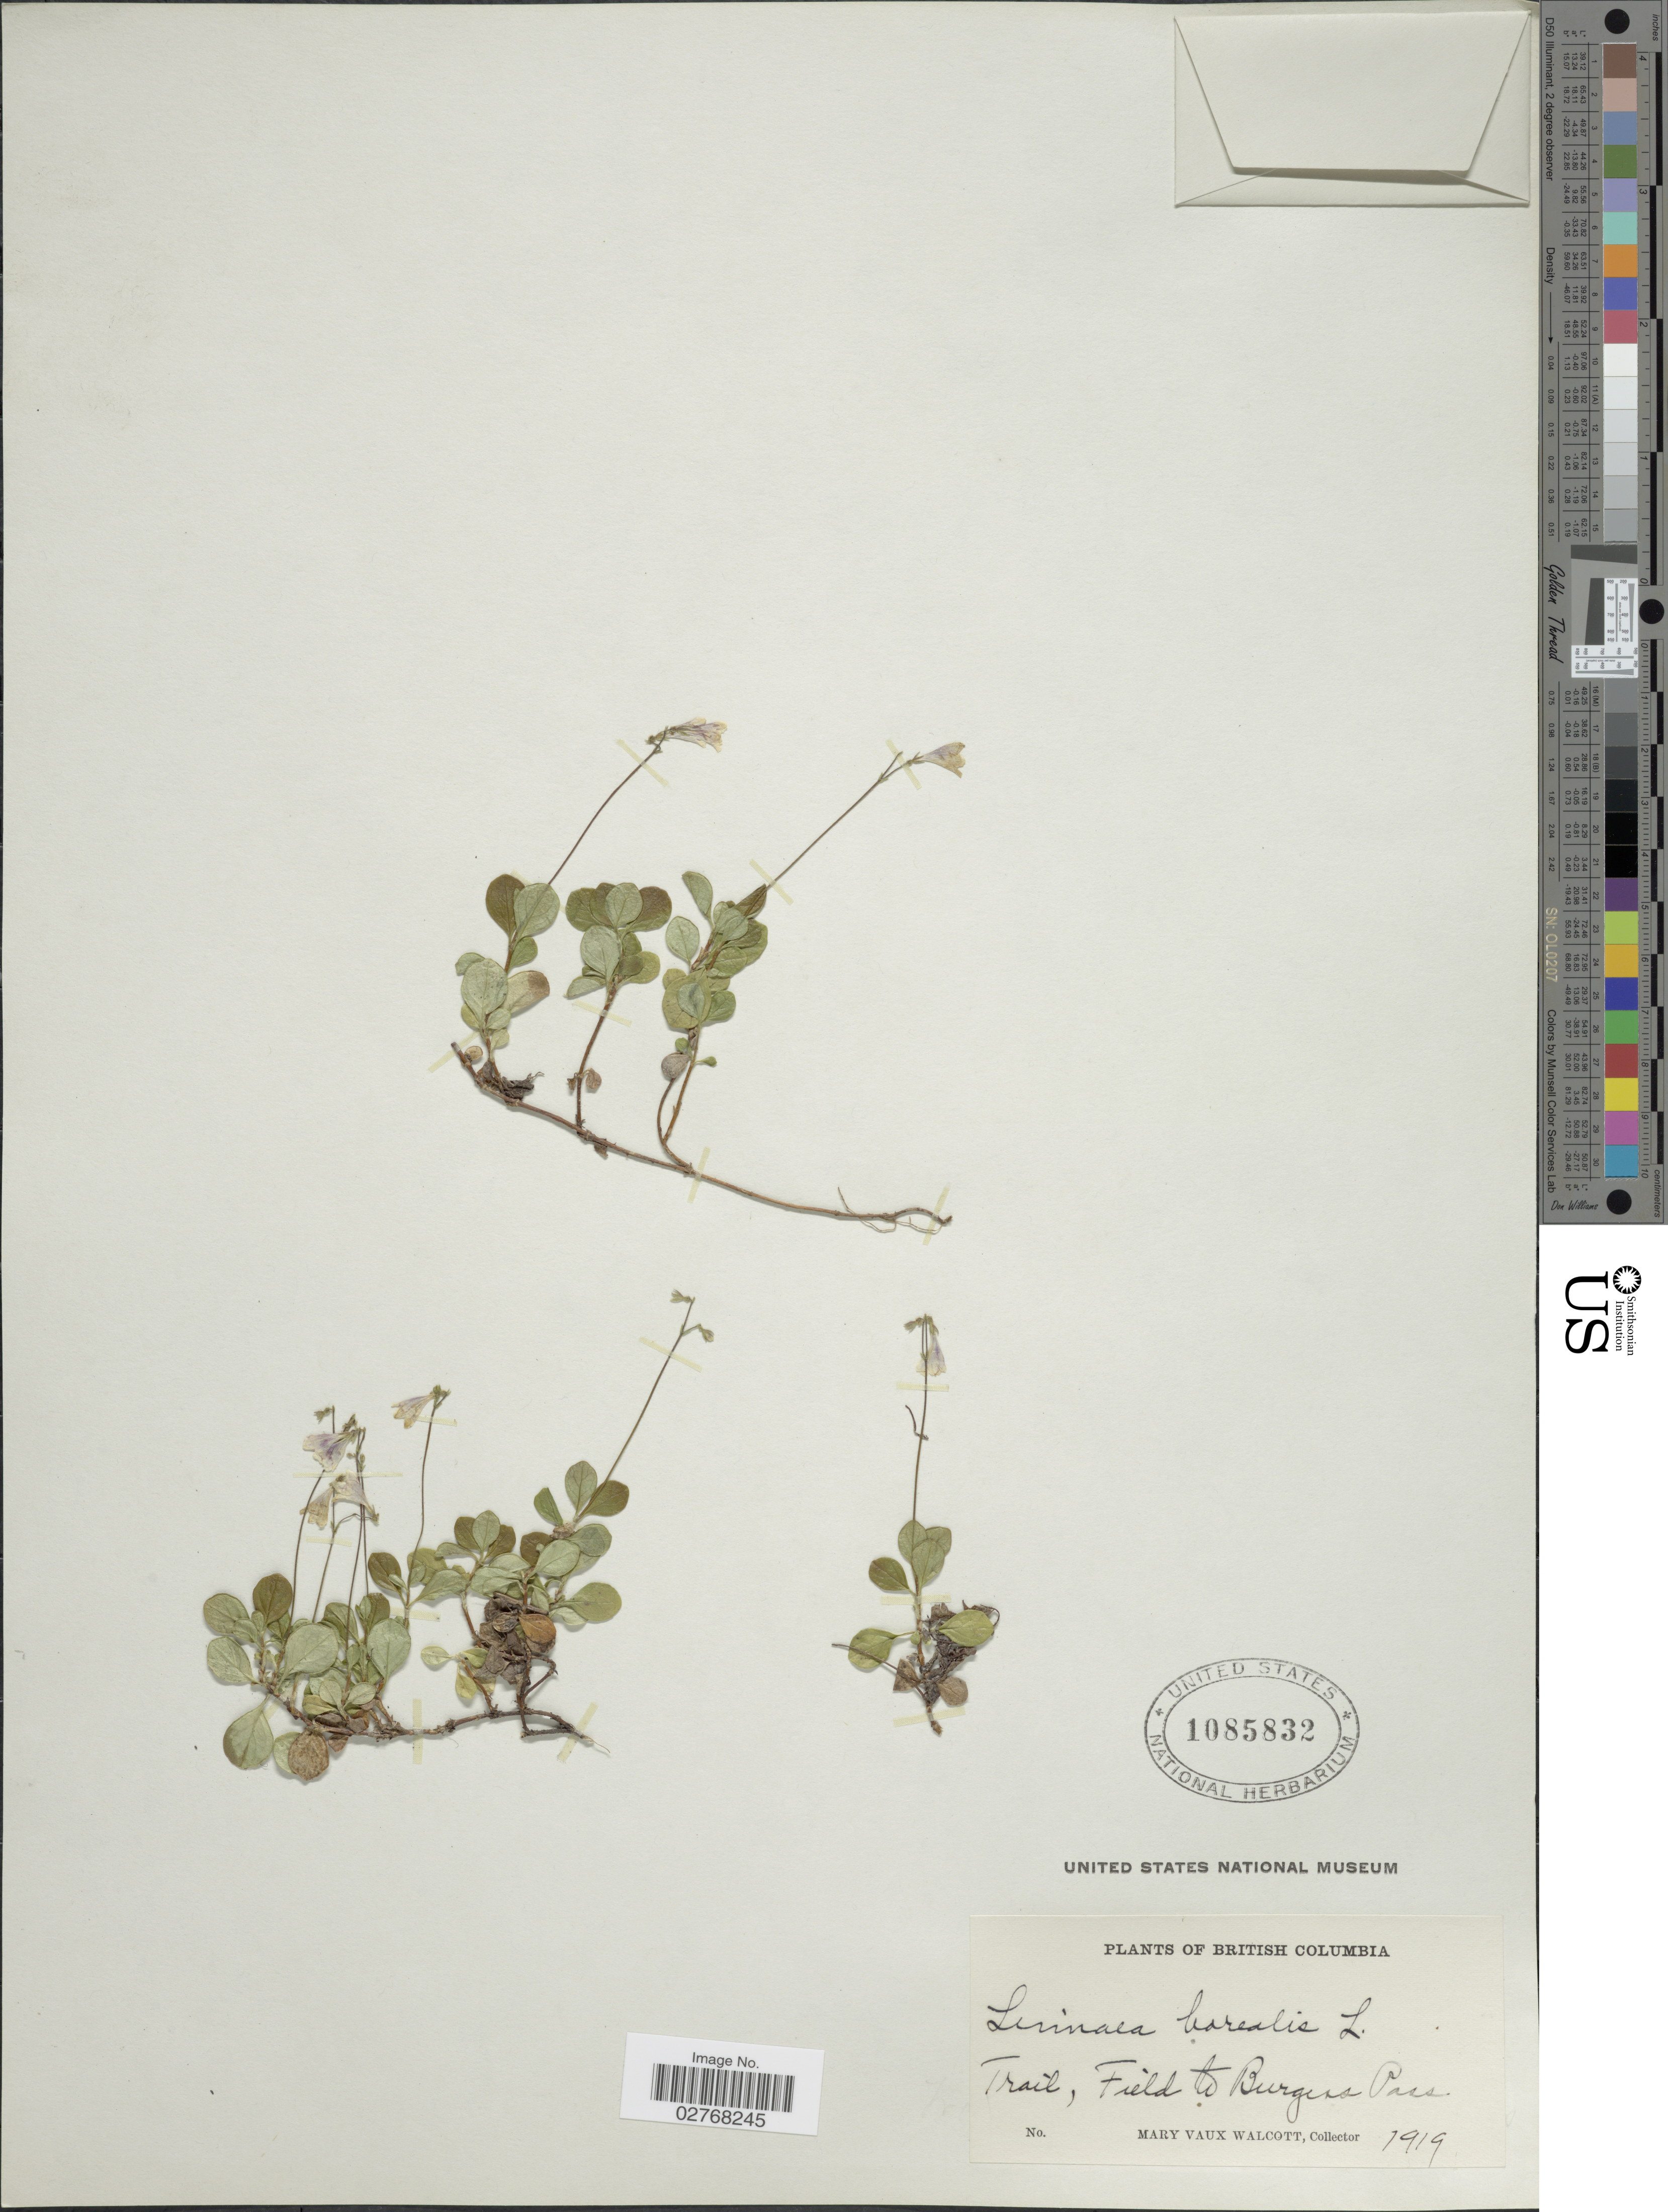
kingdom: Plantae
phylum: Tracheophyta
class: Magnoliopsida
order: Dipsacales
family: Caprifoliaceae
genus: Linnaea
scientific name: Linnaea borealis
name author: L.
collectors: M. Walcott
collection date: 1919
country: Canada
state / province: British Columbia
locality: Trail, Field to Burgers Pass.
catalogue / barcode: US 1085832